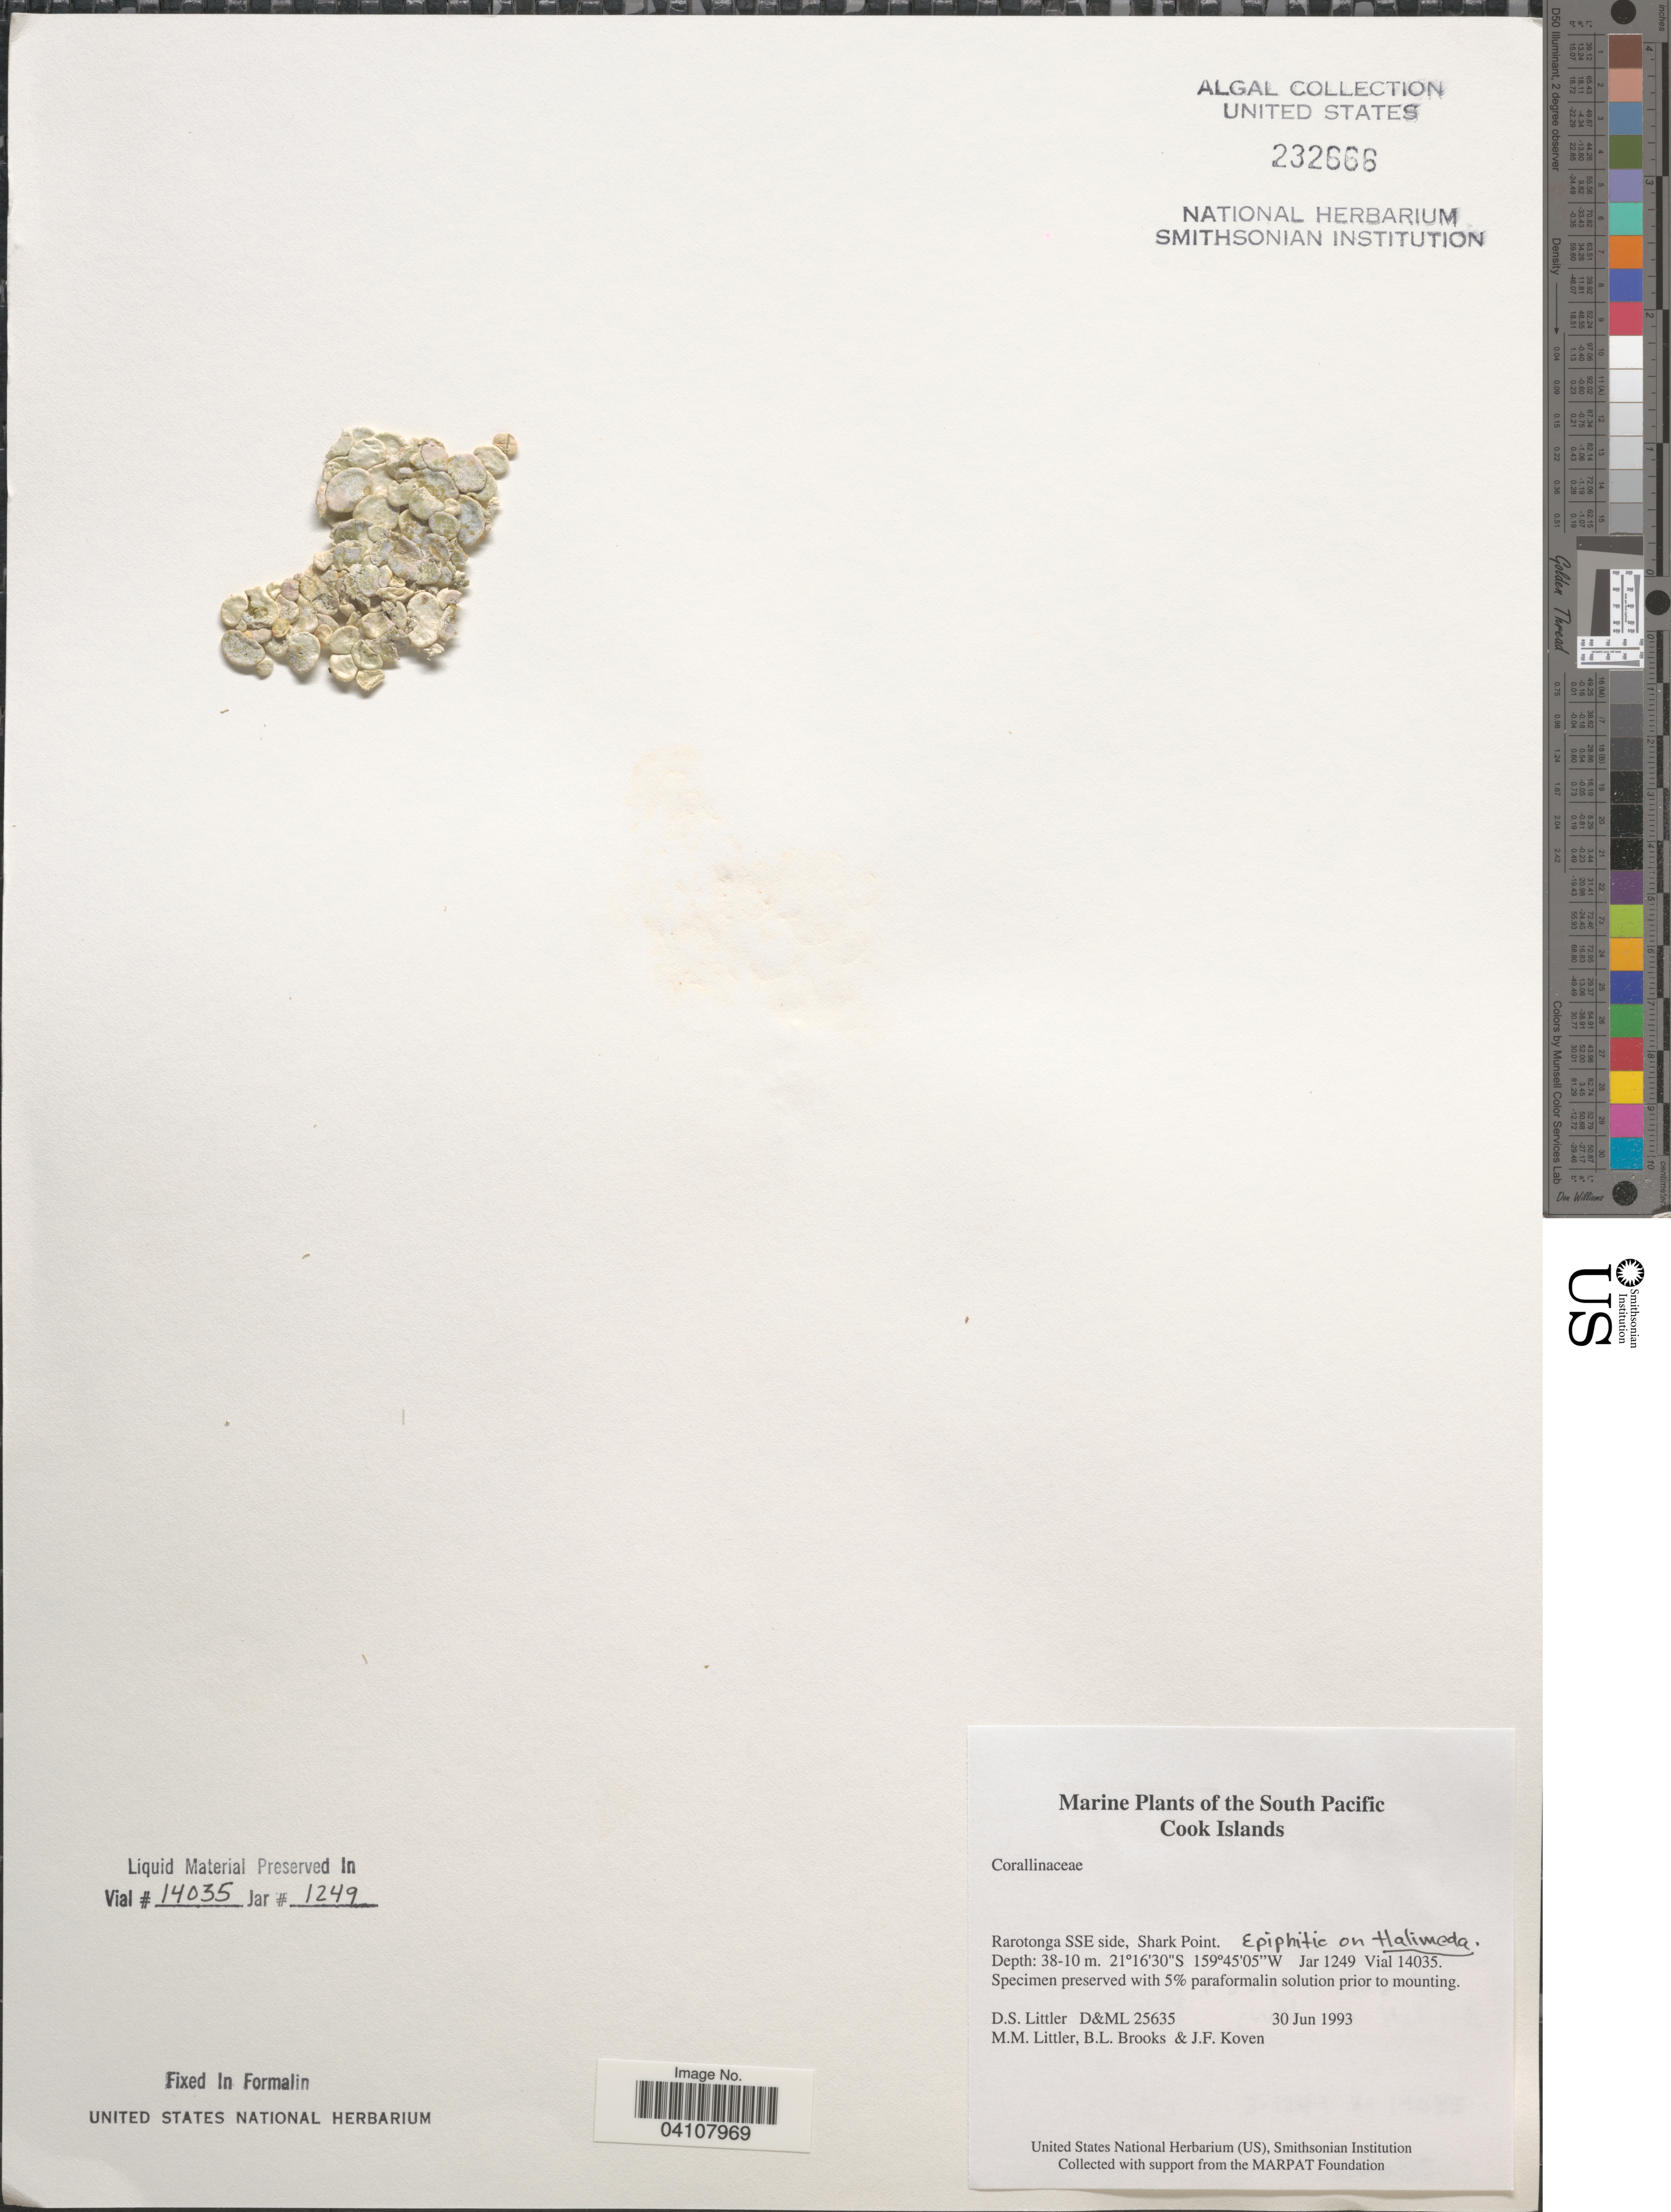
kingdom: Plantae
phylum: Rhodophyta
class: Florideophyceae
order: Corallinales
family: Corallinaceae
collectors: D. S. Littler, B. Brooks & J. Koven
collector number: D&ML25635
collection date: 1993-06-30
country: Cook Islands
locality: The South Pacific. Rarotonga, SSE side, Shark Point.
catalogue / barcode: US 232666